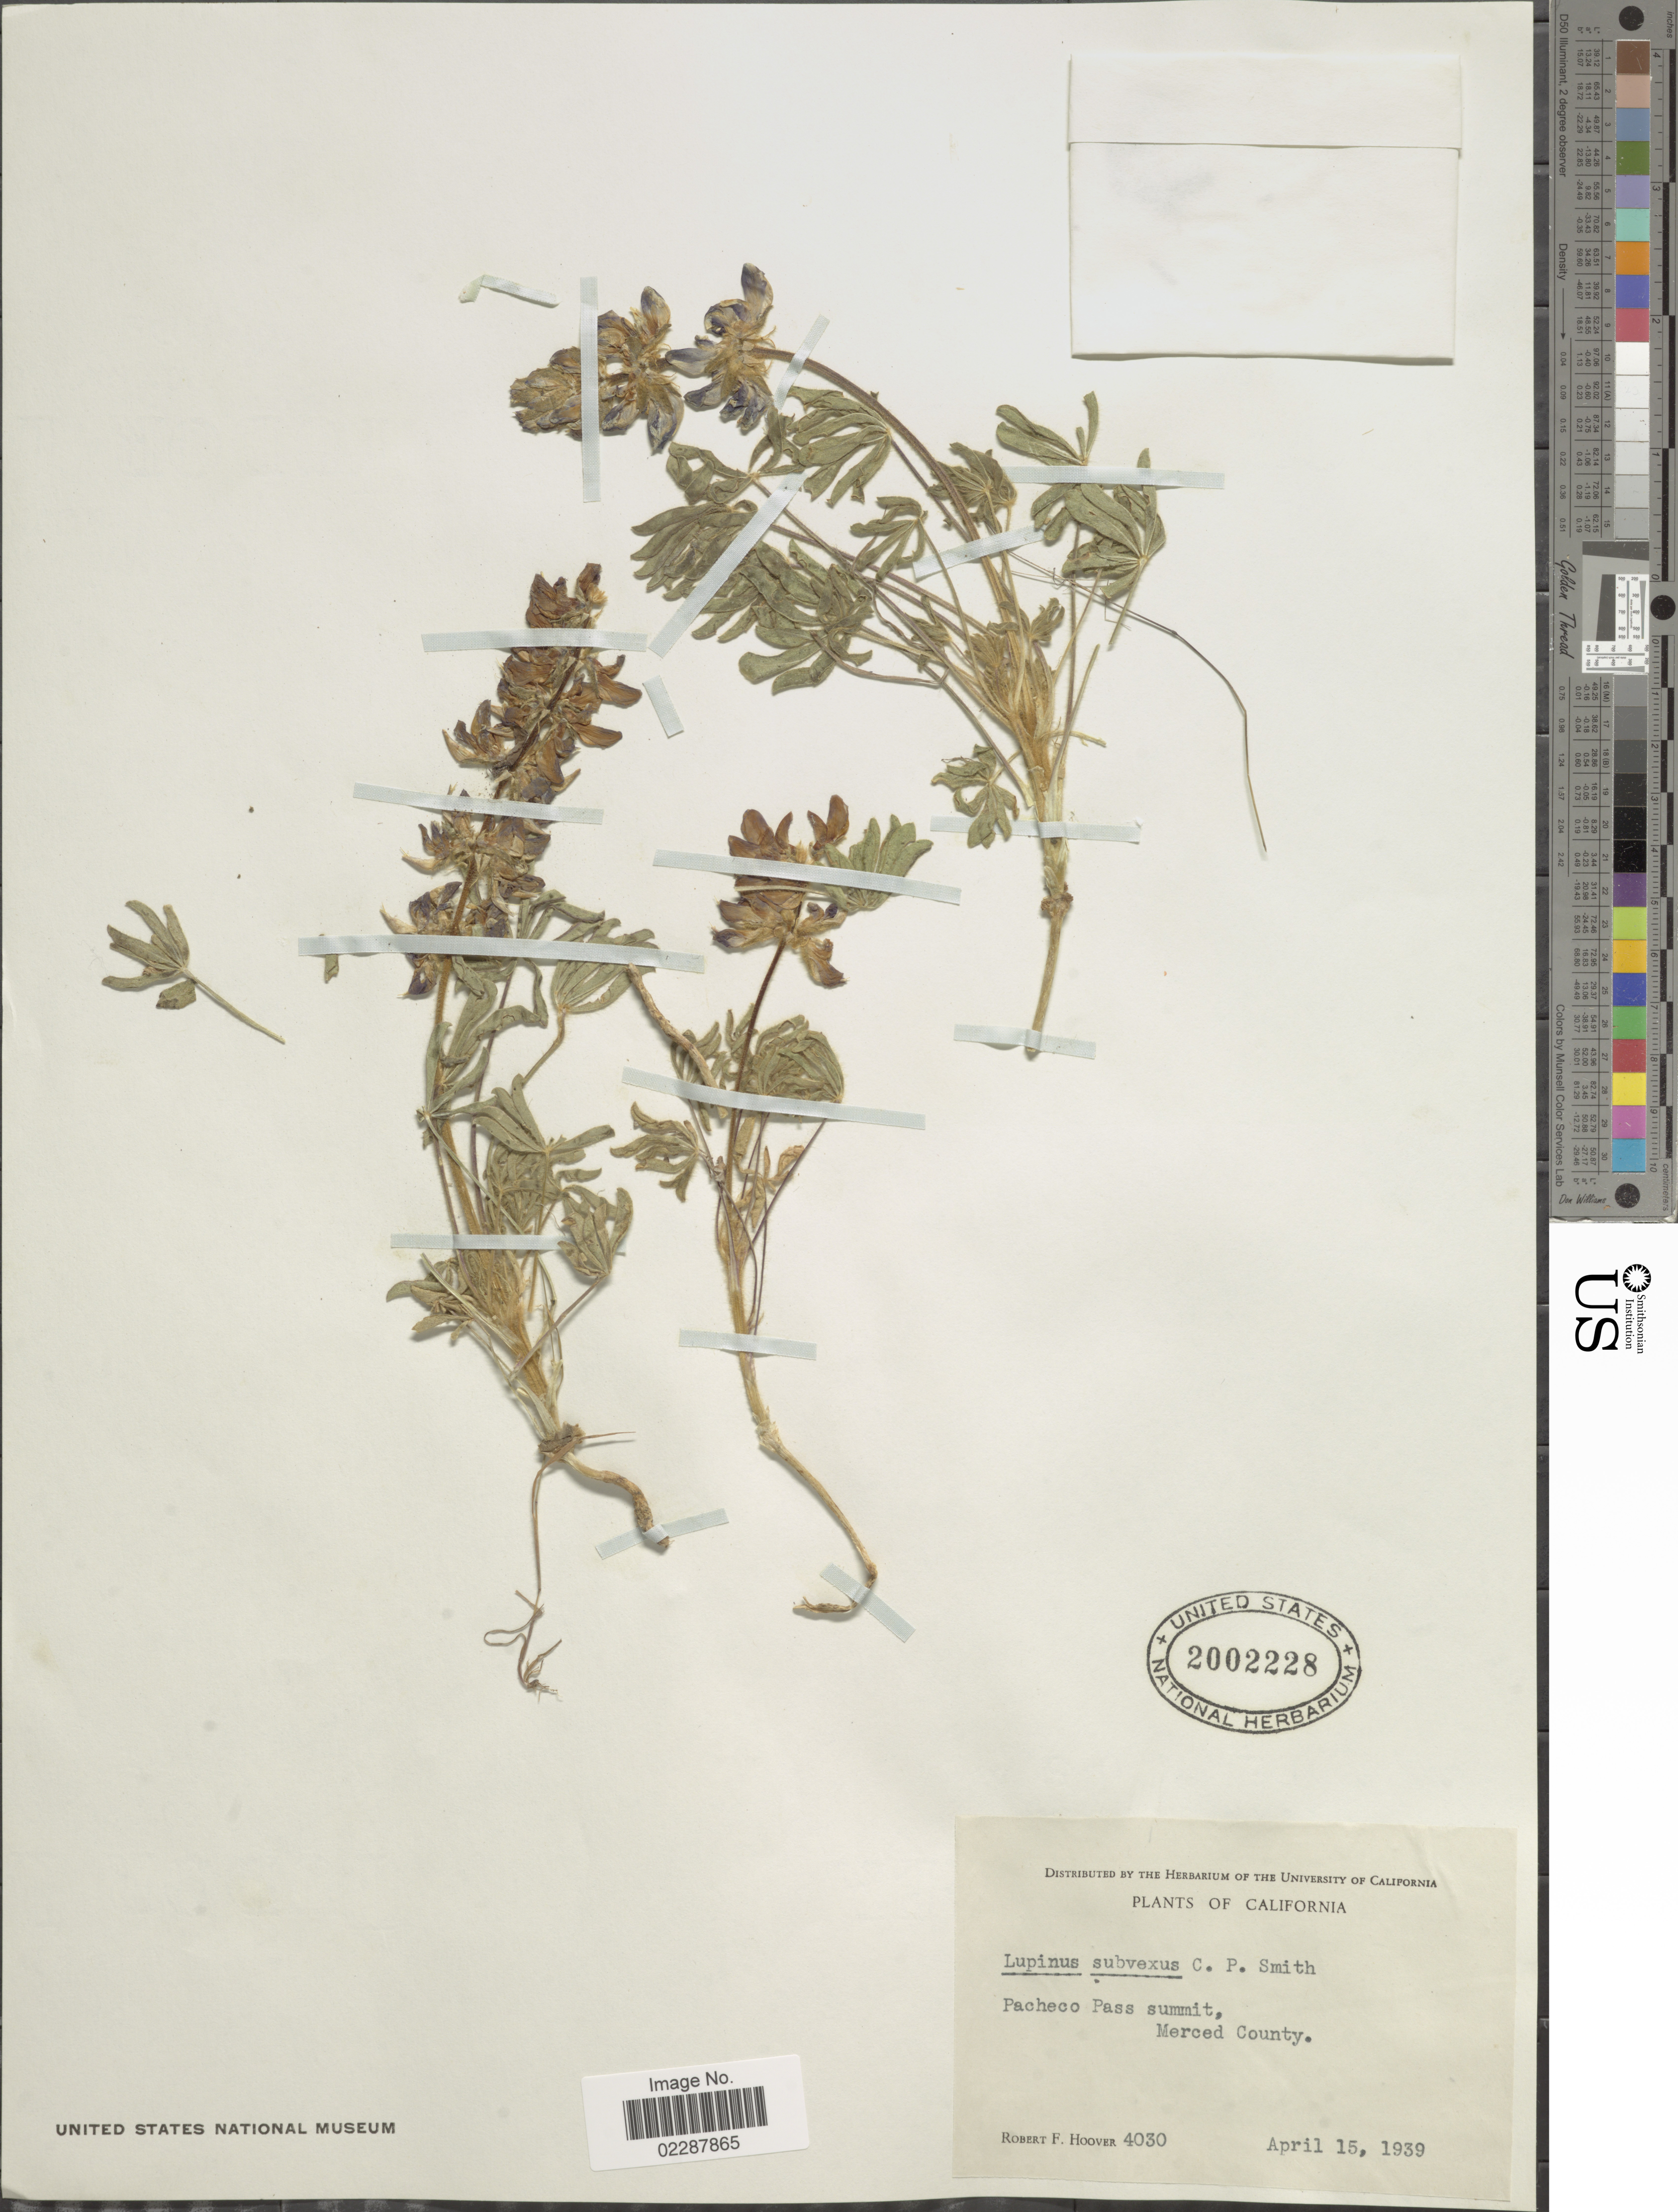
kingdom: Plantae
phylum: Tracheophyta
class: Magnoliopsida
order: Fabales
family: Fabaceae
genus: Lupinus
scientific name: Lupinus subvexus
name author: C.P. Sm.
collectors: R. F. Hoover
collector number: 4030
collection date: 1939-04-15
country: United States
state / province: California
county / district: Merced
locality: Pacheco Pass summit, Merced County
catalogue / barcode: US 2002228